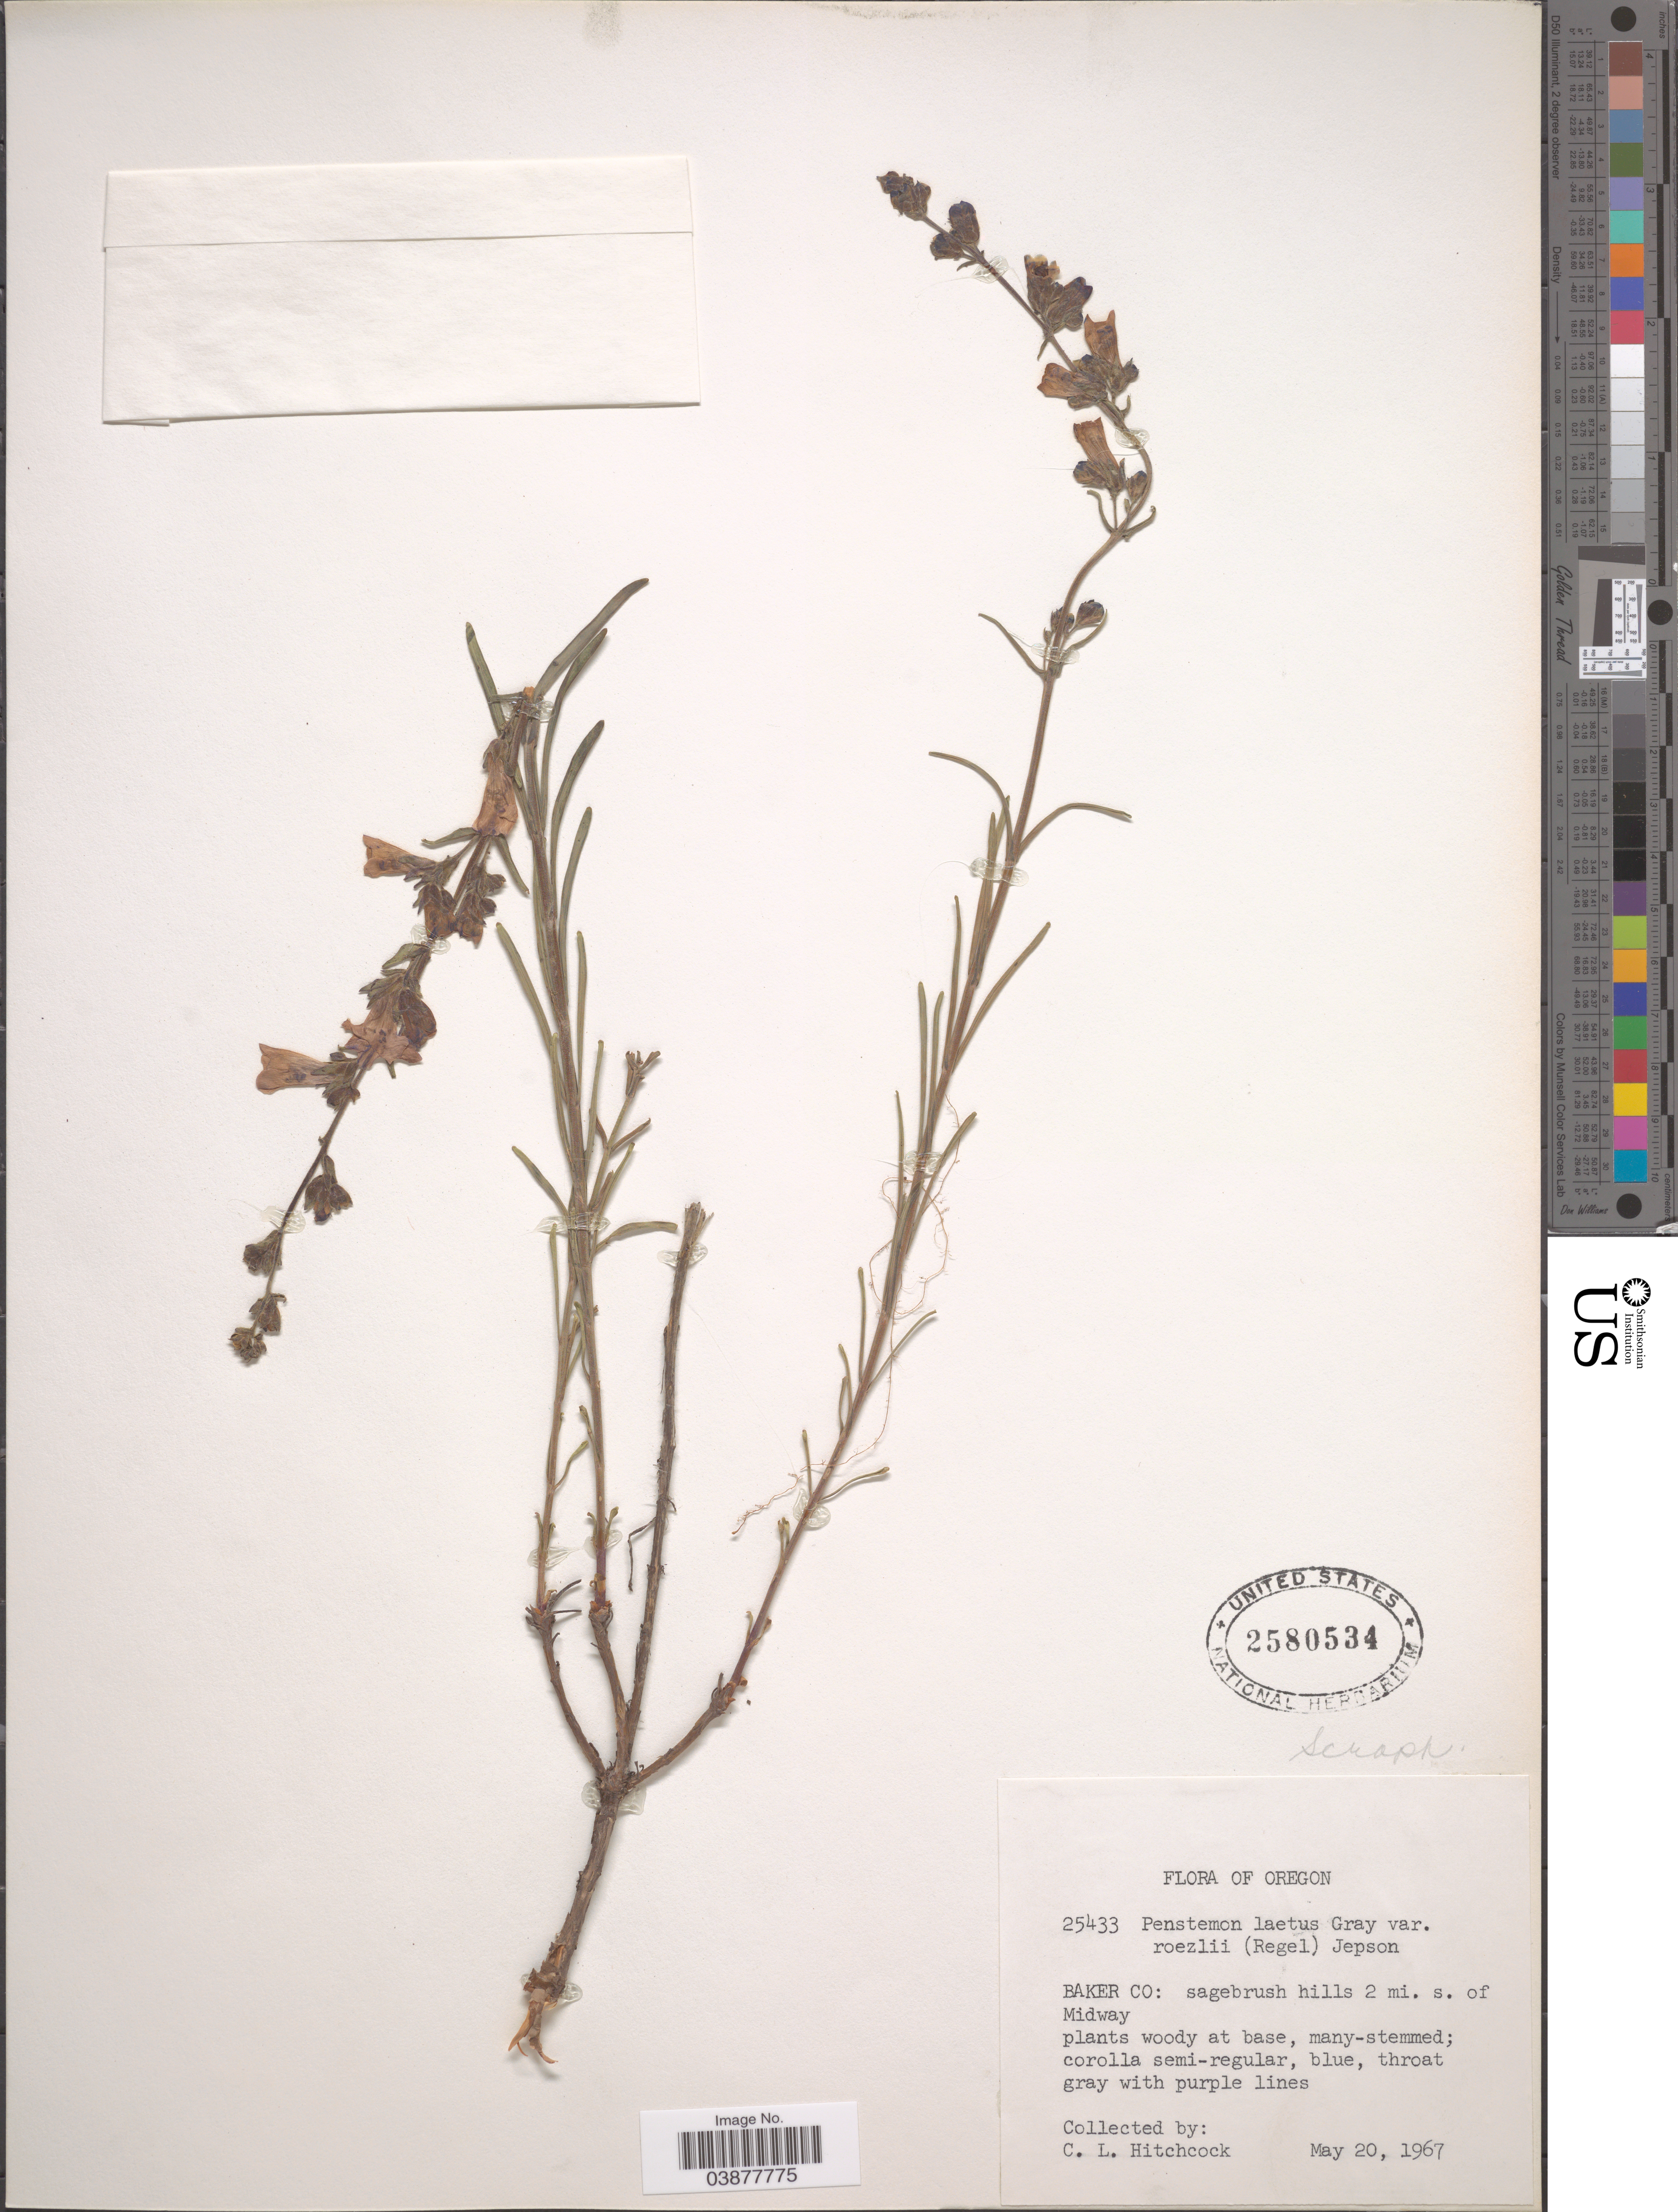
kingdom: Plantae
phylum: Tracheophyta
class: Magnoliopsida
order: Lamiales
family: Plantaginaceae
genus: Penstemon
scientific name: Penstemon roezlii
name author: Regel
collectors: C. L. Hitchcock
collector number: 25433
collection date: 1967-05-20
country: United States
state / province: Oregon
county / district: Baker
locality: sagebrush hills 2 mi. s. of Midway.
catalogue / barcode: US 2580534